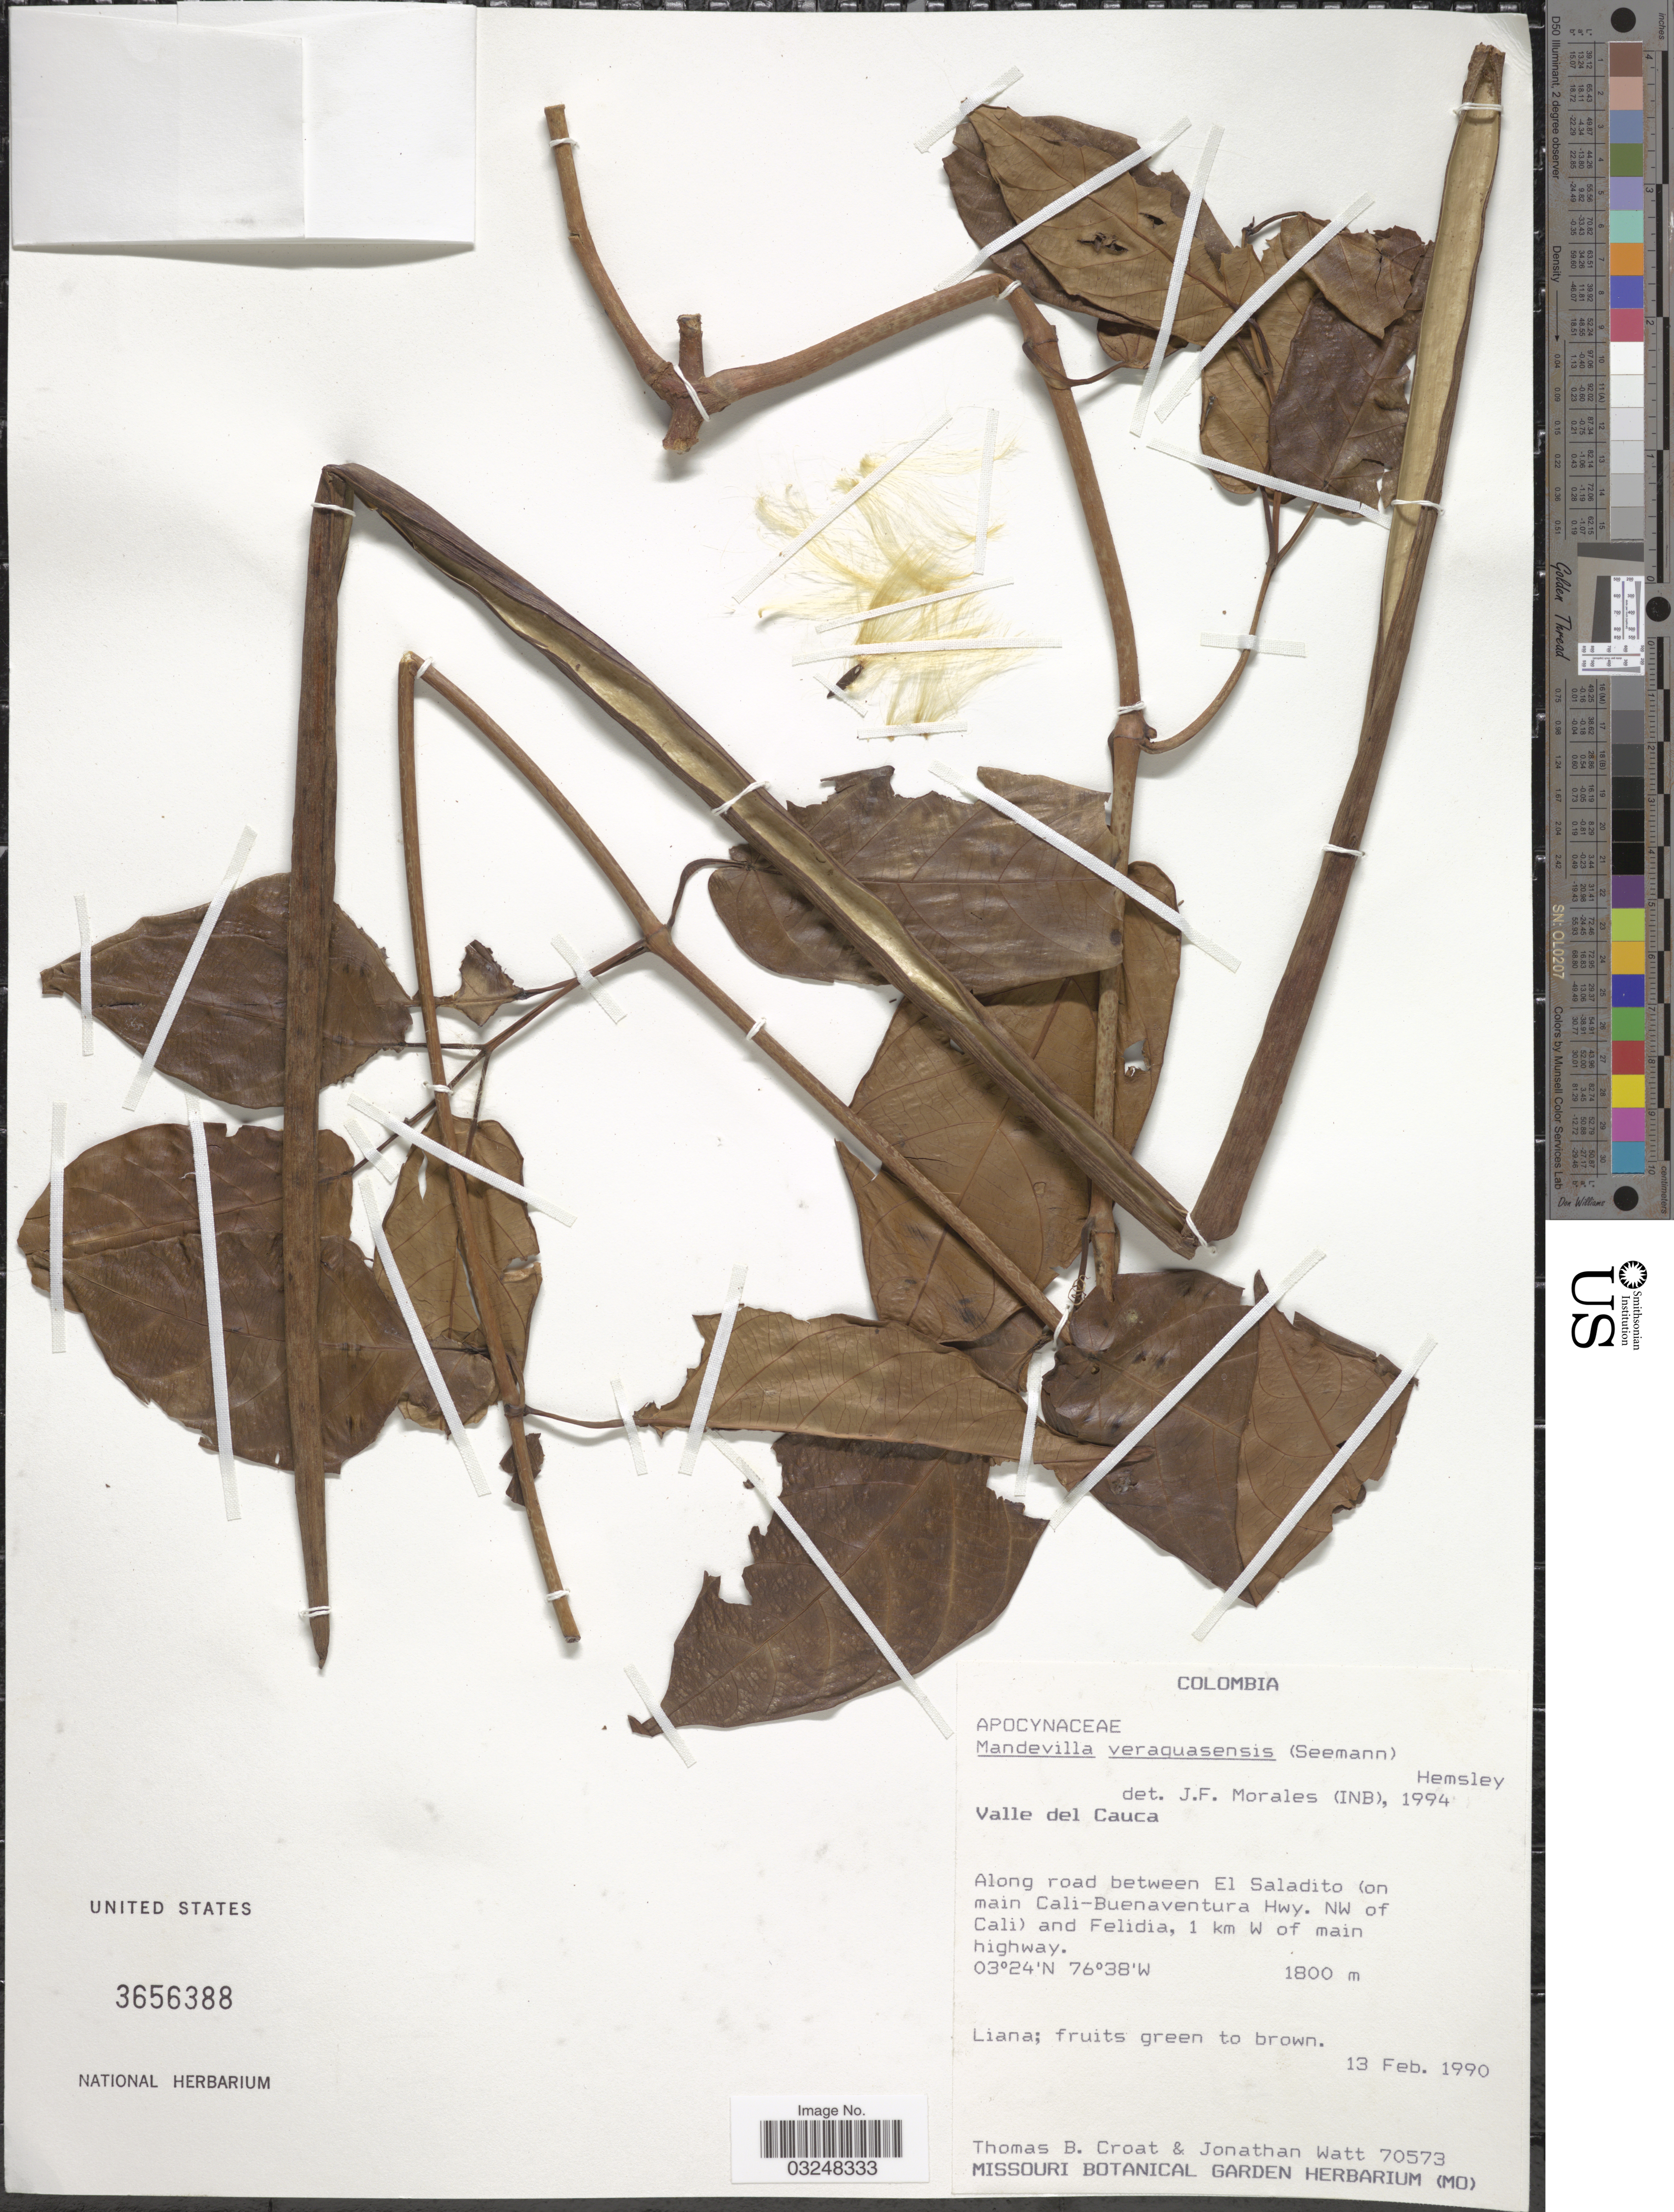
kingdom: Plantae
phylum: Tracheophyta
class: Magnoliopsida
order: Gentianales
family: Apocynaceae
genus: Mandevilla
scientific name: Mandevilla veraguensis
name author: Hemsl.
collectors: T. B. Croat & J. Watt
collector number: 70573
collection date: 1990-02-13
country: Colombia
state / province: Valle del Cauca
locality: Along road between El Saladito (on main Cali-Buenaventura Hwy. NW of Cali) and Felidia, 1 km W of main highway.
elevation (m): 1800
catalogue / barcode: US 3656388